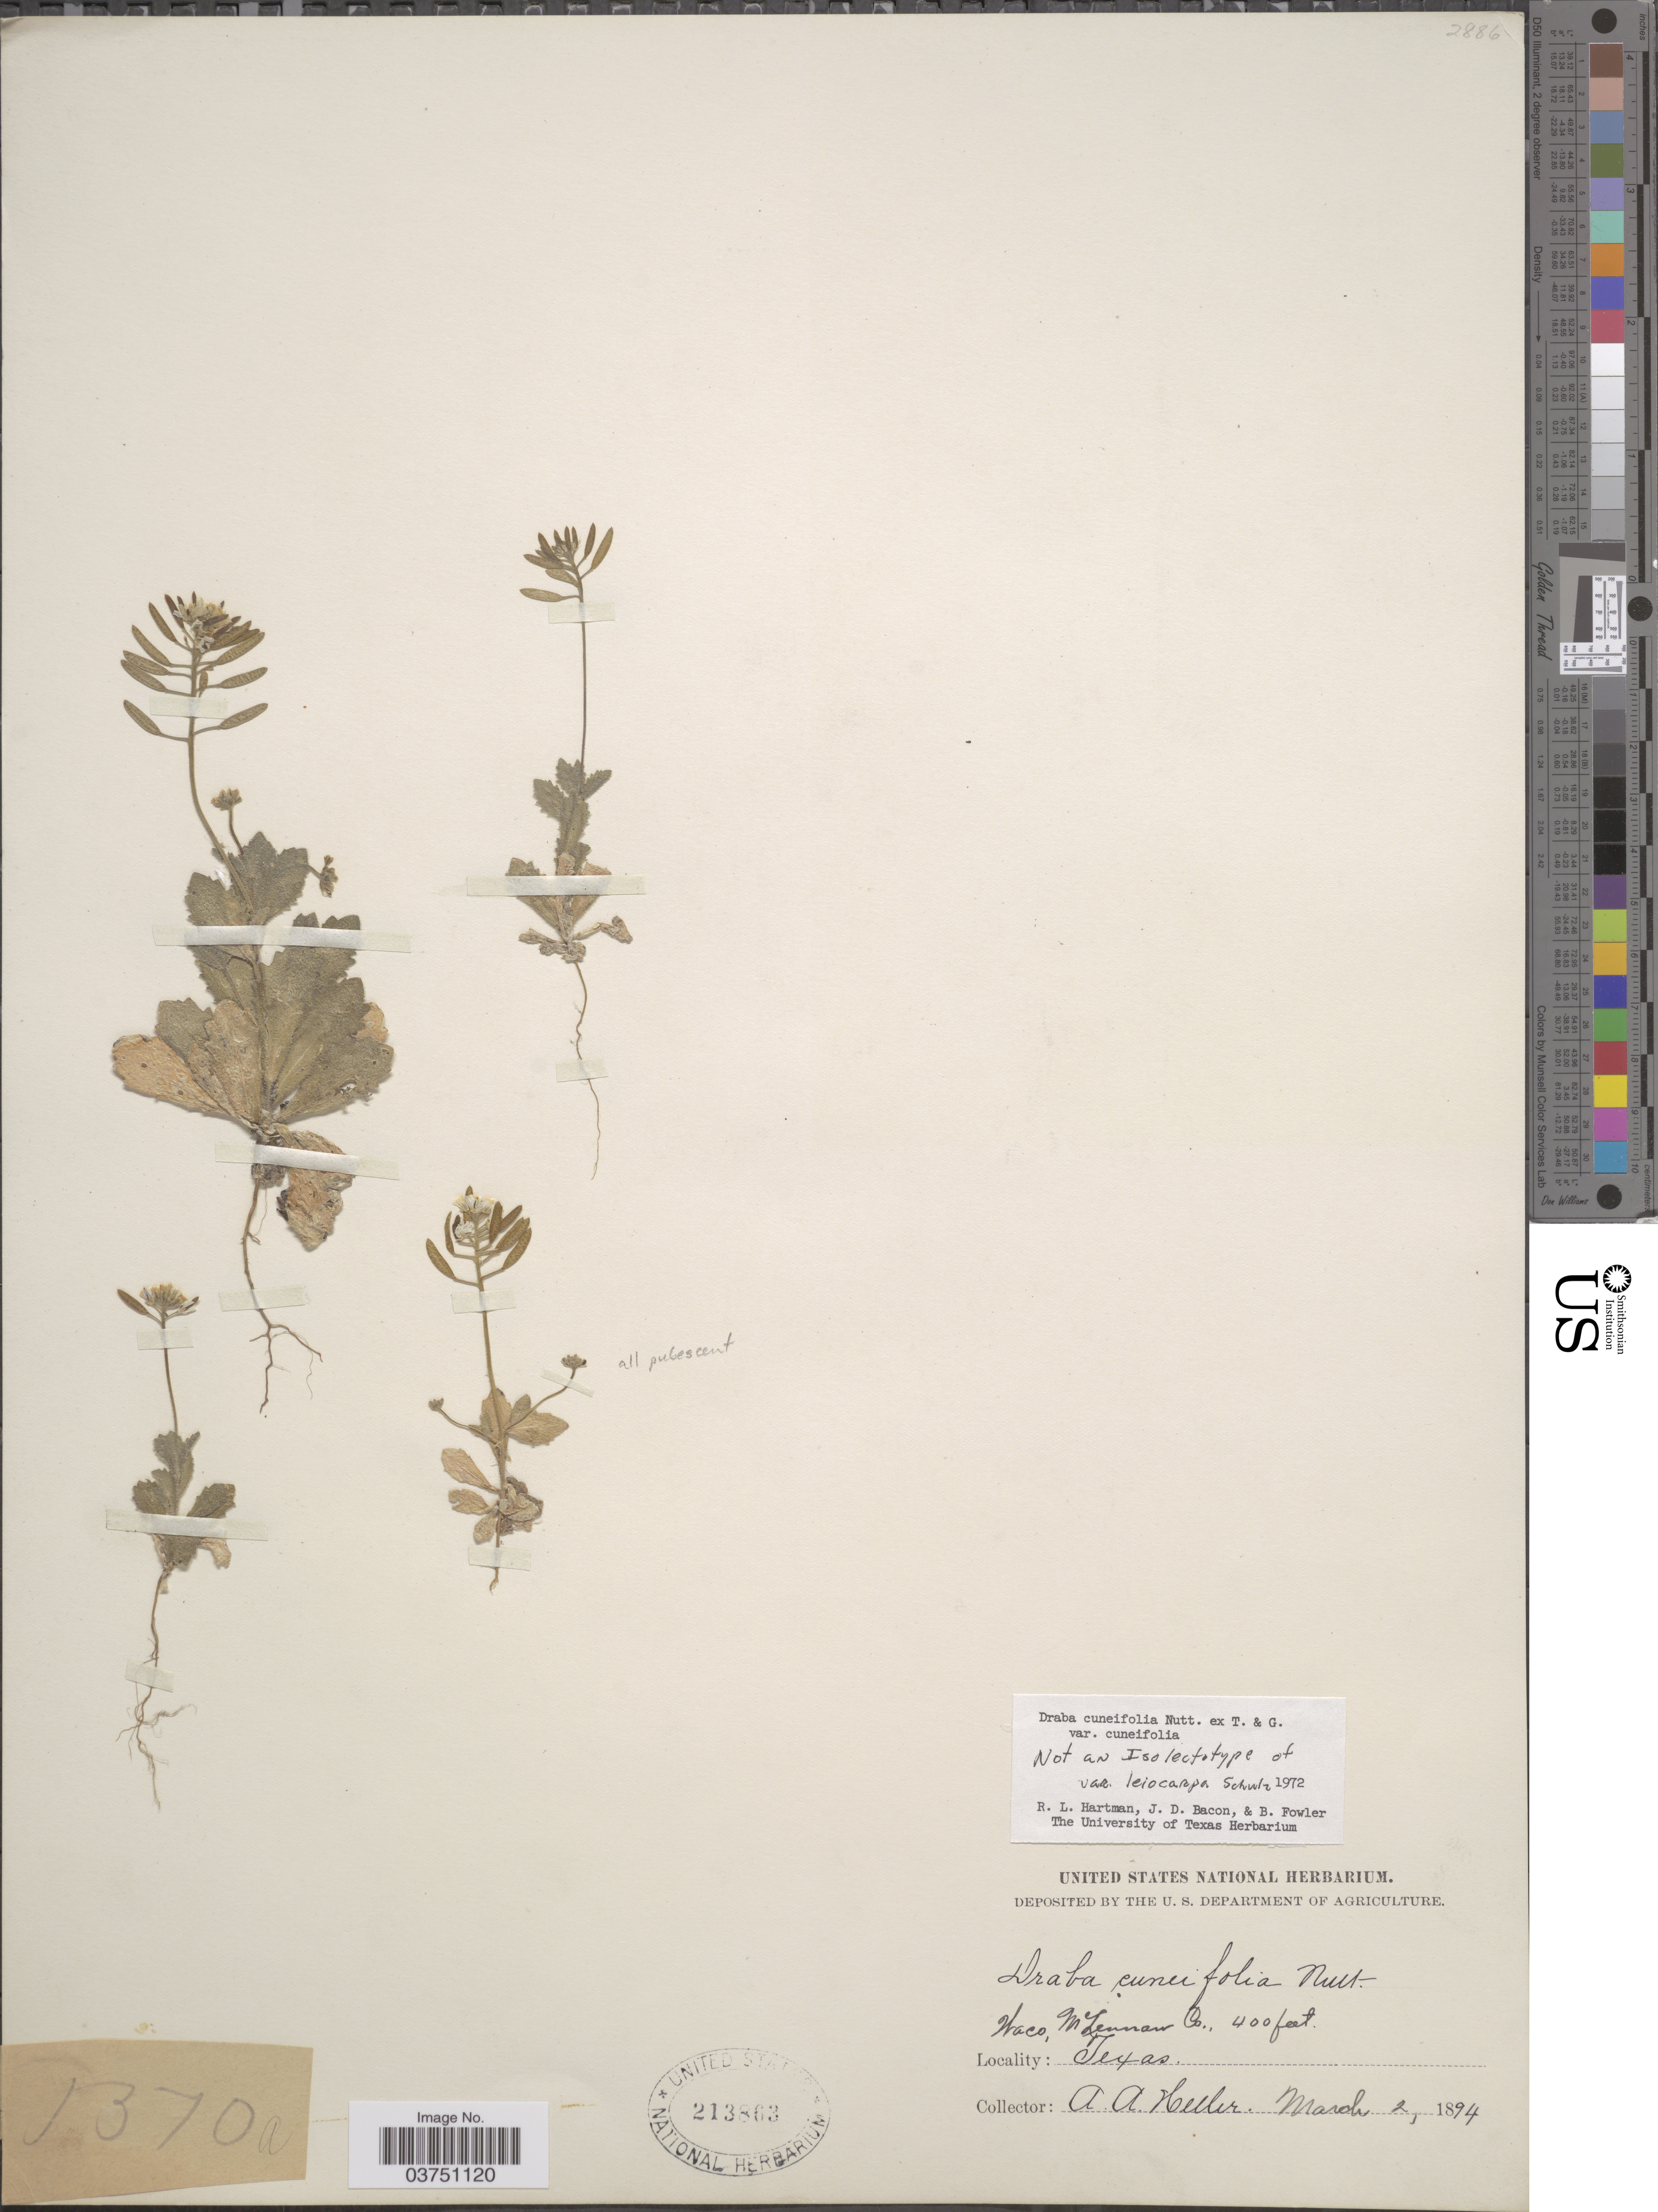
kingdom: Plantae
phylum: Tracheophyta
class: Magnoliopsida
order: Brassicales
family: Brassicaceae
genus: Draba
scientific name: Draba cuneifolia var. integrifolia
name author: S. Watson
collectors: A. A. Heller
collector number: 1370a?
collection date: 1894-03-02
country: United States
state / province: Texas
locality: Waco, McLennan Co.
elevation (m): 122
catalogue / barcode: US 213863